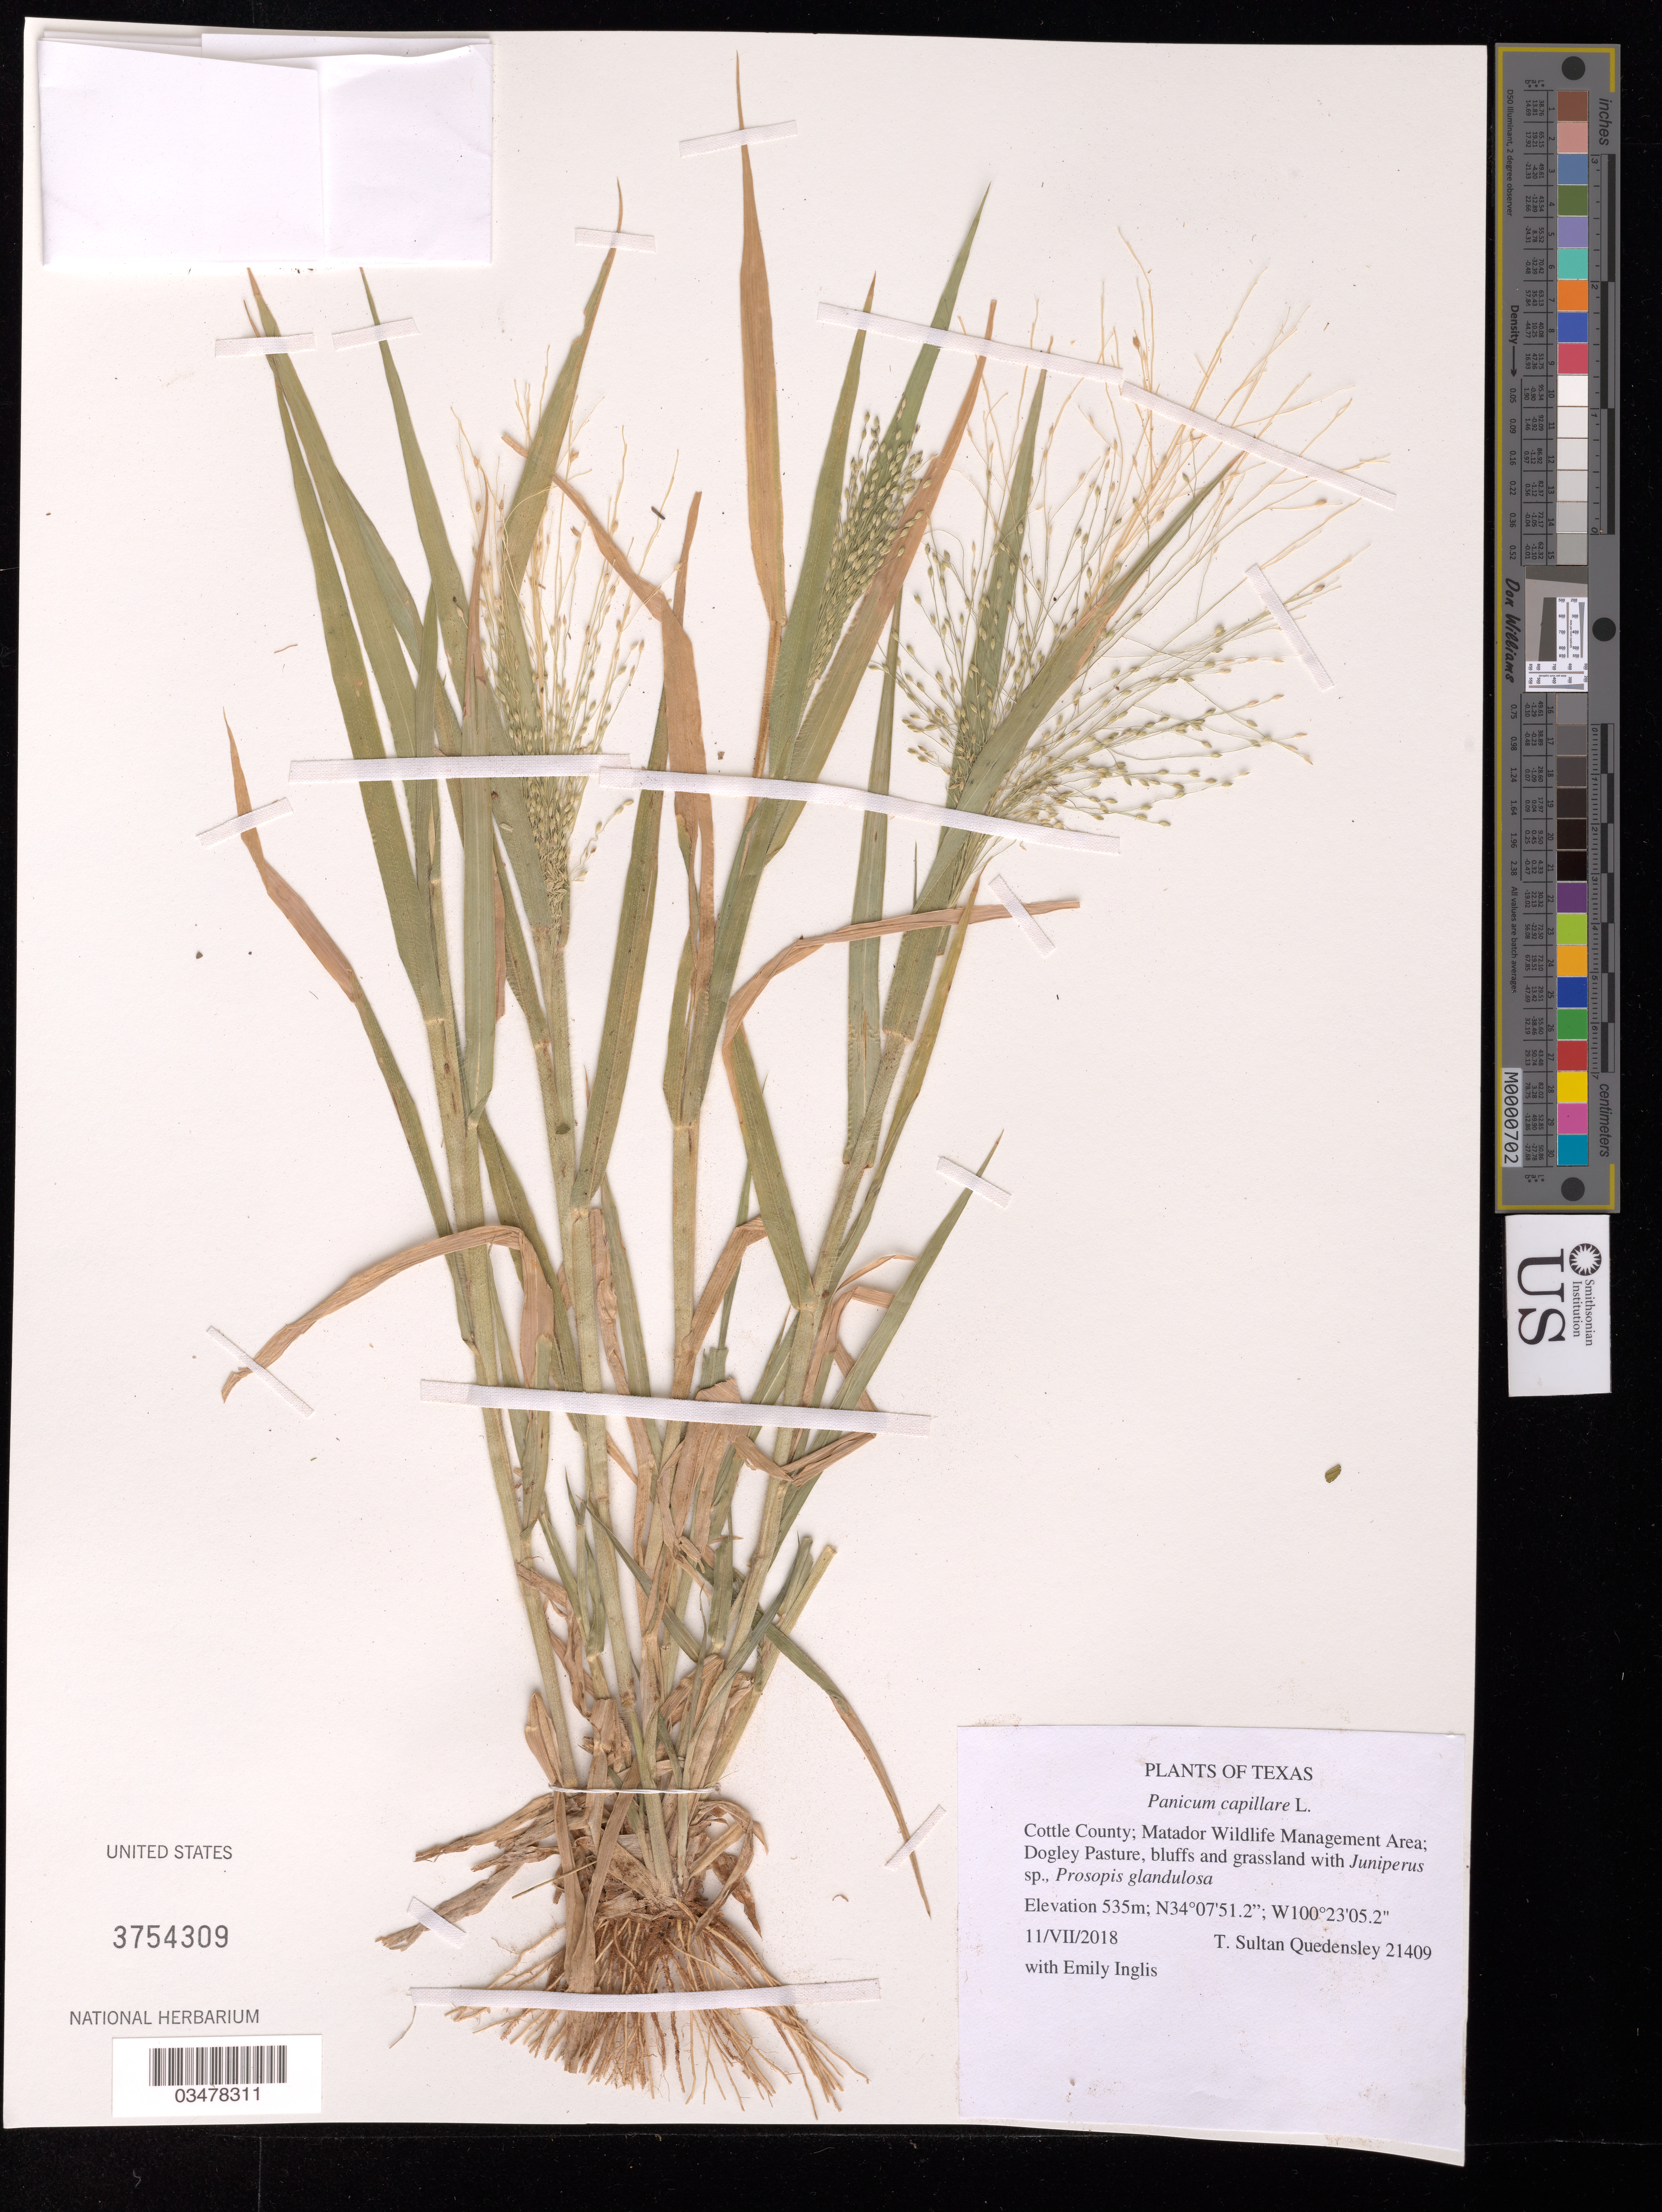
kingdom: Plantae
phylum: Tracheophyta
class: Liliopsida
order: Poales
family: Poaceae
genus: Panicum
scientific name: Panicum capillare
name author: L.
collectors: T. S. Quedensley & E. Inglis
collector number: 21409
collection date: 2018-07-11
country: United States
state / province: Texas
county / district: Cottle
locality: Matador Wildlife Management Area. Dogley Pasture.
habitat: Bluffs and grassland with Juniperus sp., Prosopis glandulosa.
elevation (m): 535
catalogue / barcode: US 3754309